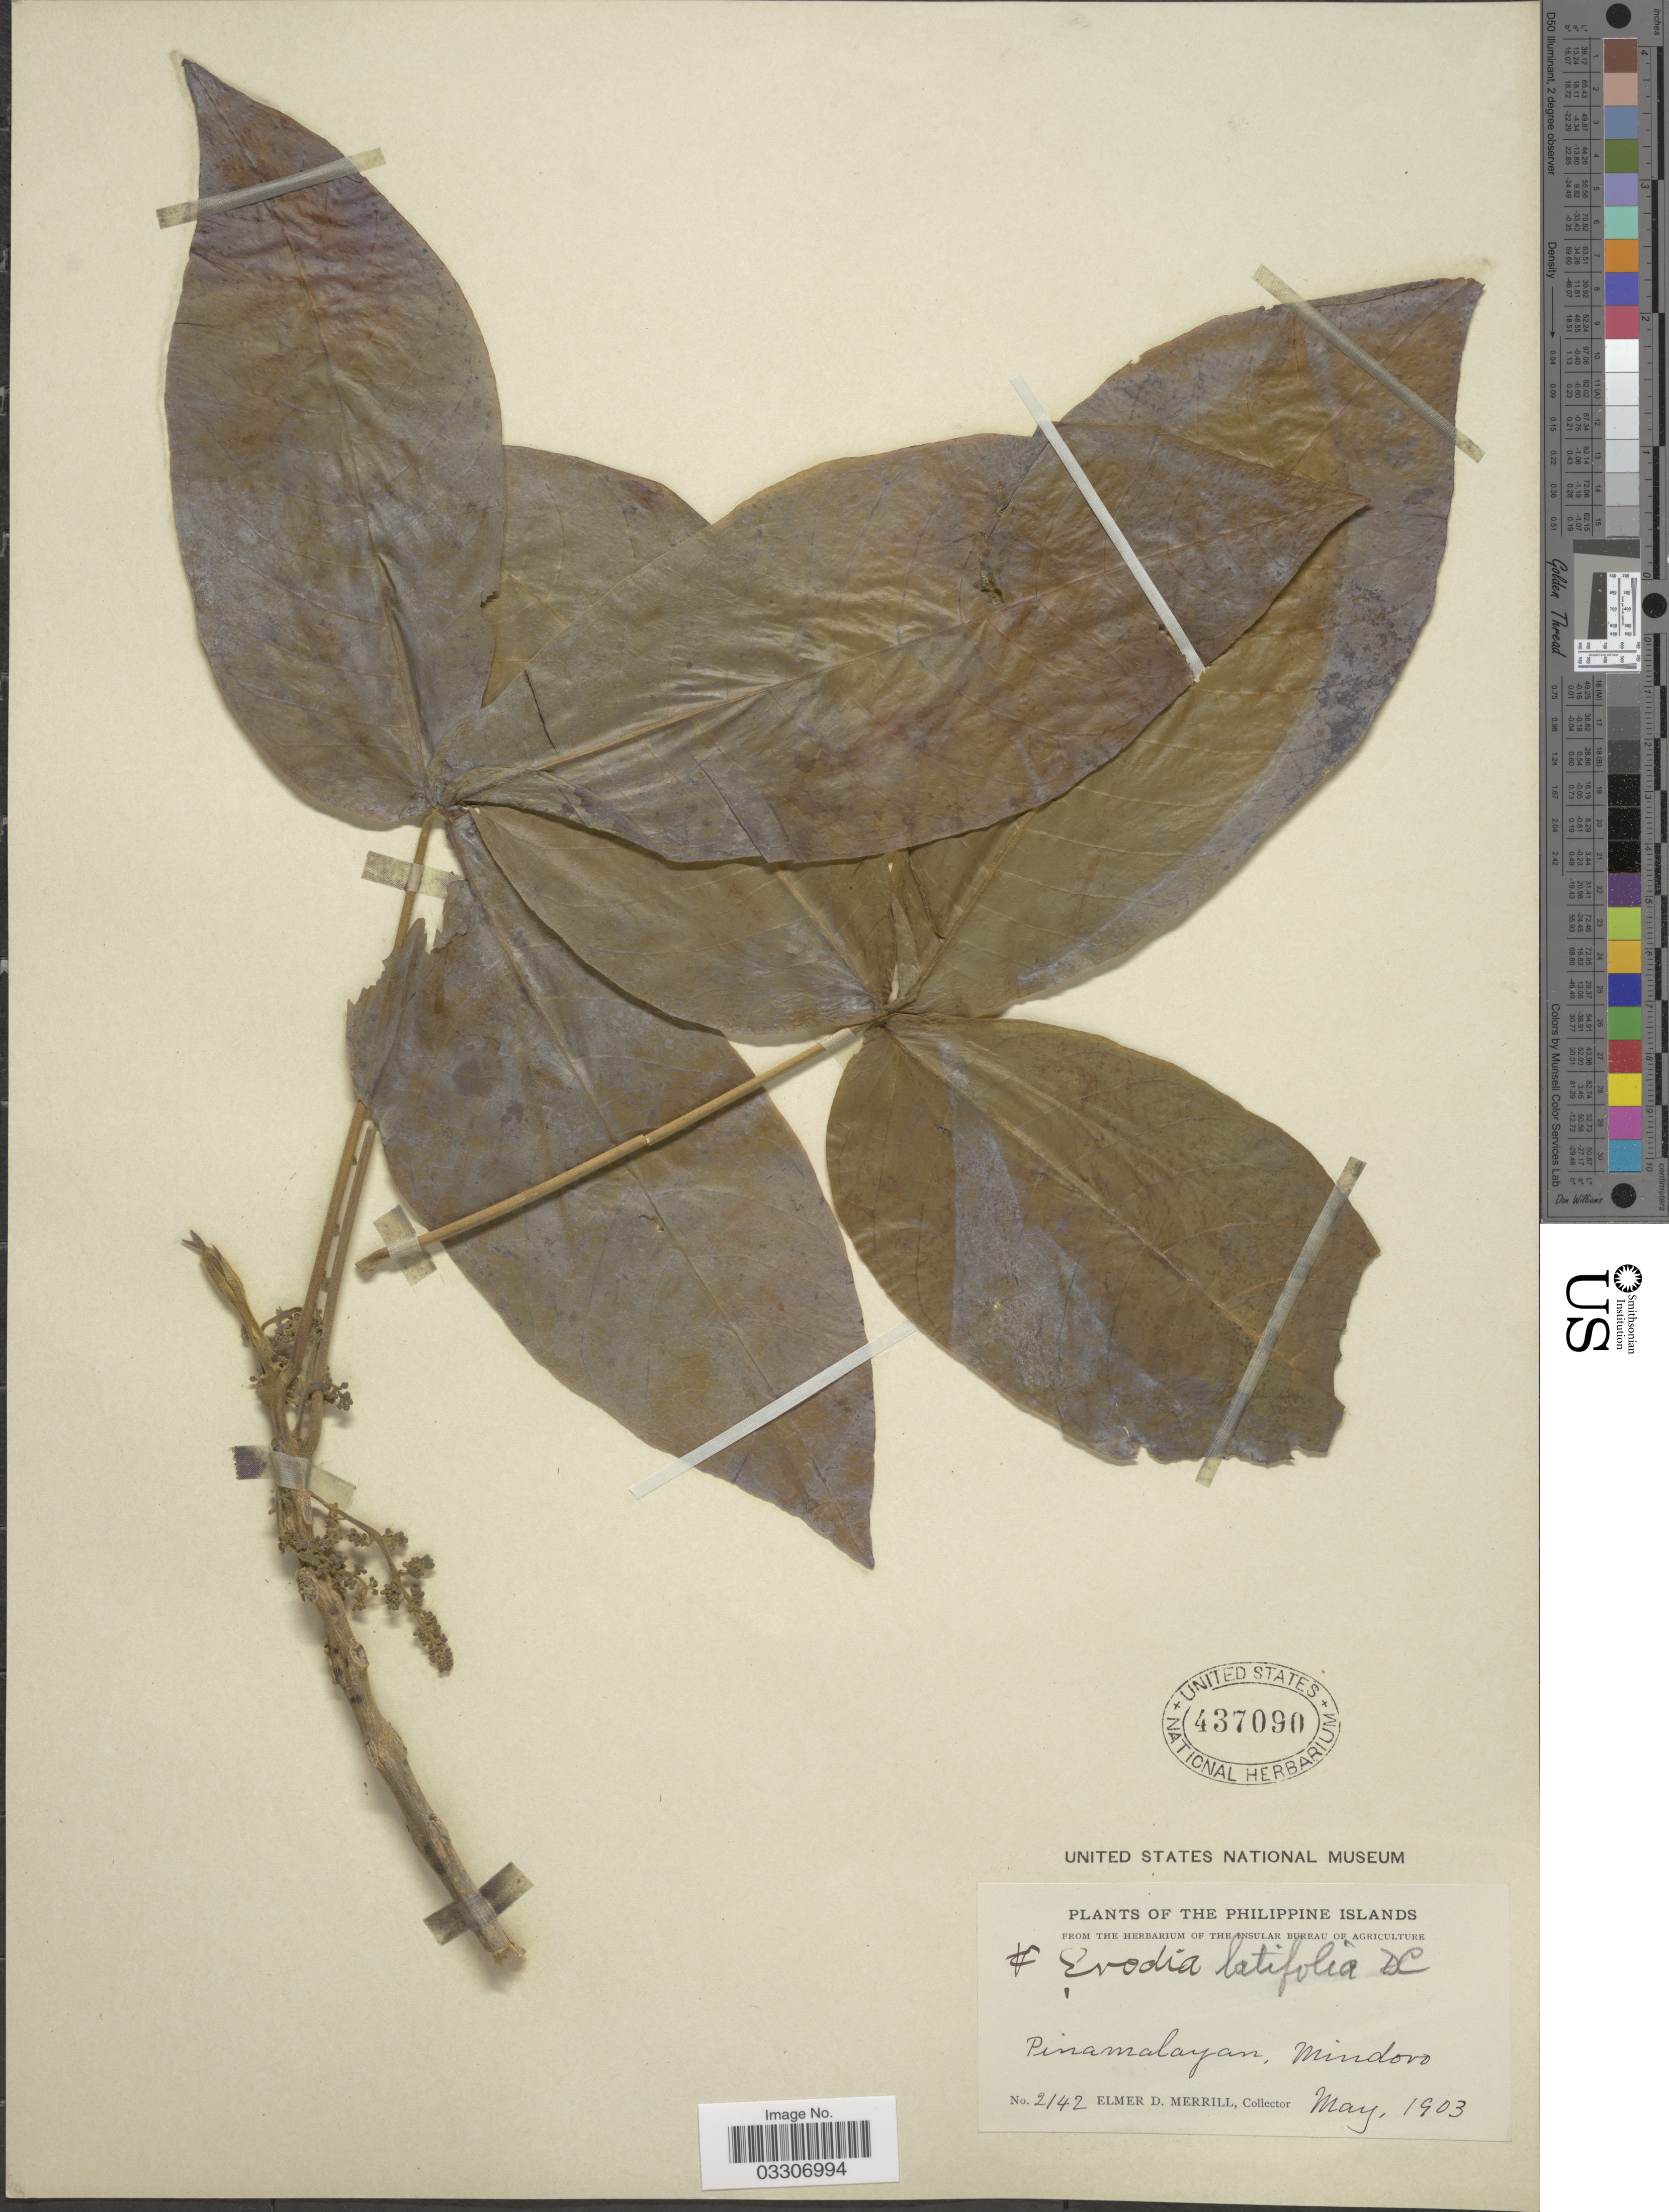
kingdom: Plantae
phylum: Tracheophyta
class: Magnoliopsida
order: Sapindales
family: Rutaceae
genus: Melicope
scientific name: Melicope latifolia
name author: (DC.) T.G. Hartley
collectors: E. D. Merrill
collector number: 2142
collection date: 1903-05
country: Philippines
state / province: Mimaropa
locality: Pinamalayan, Mindoro.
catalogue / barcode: US 437090